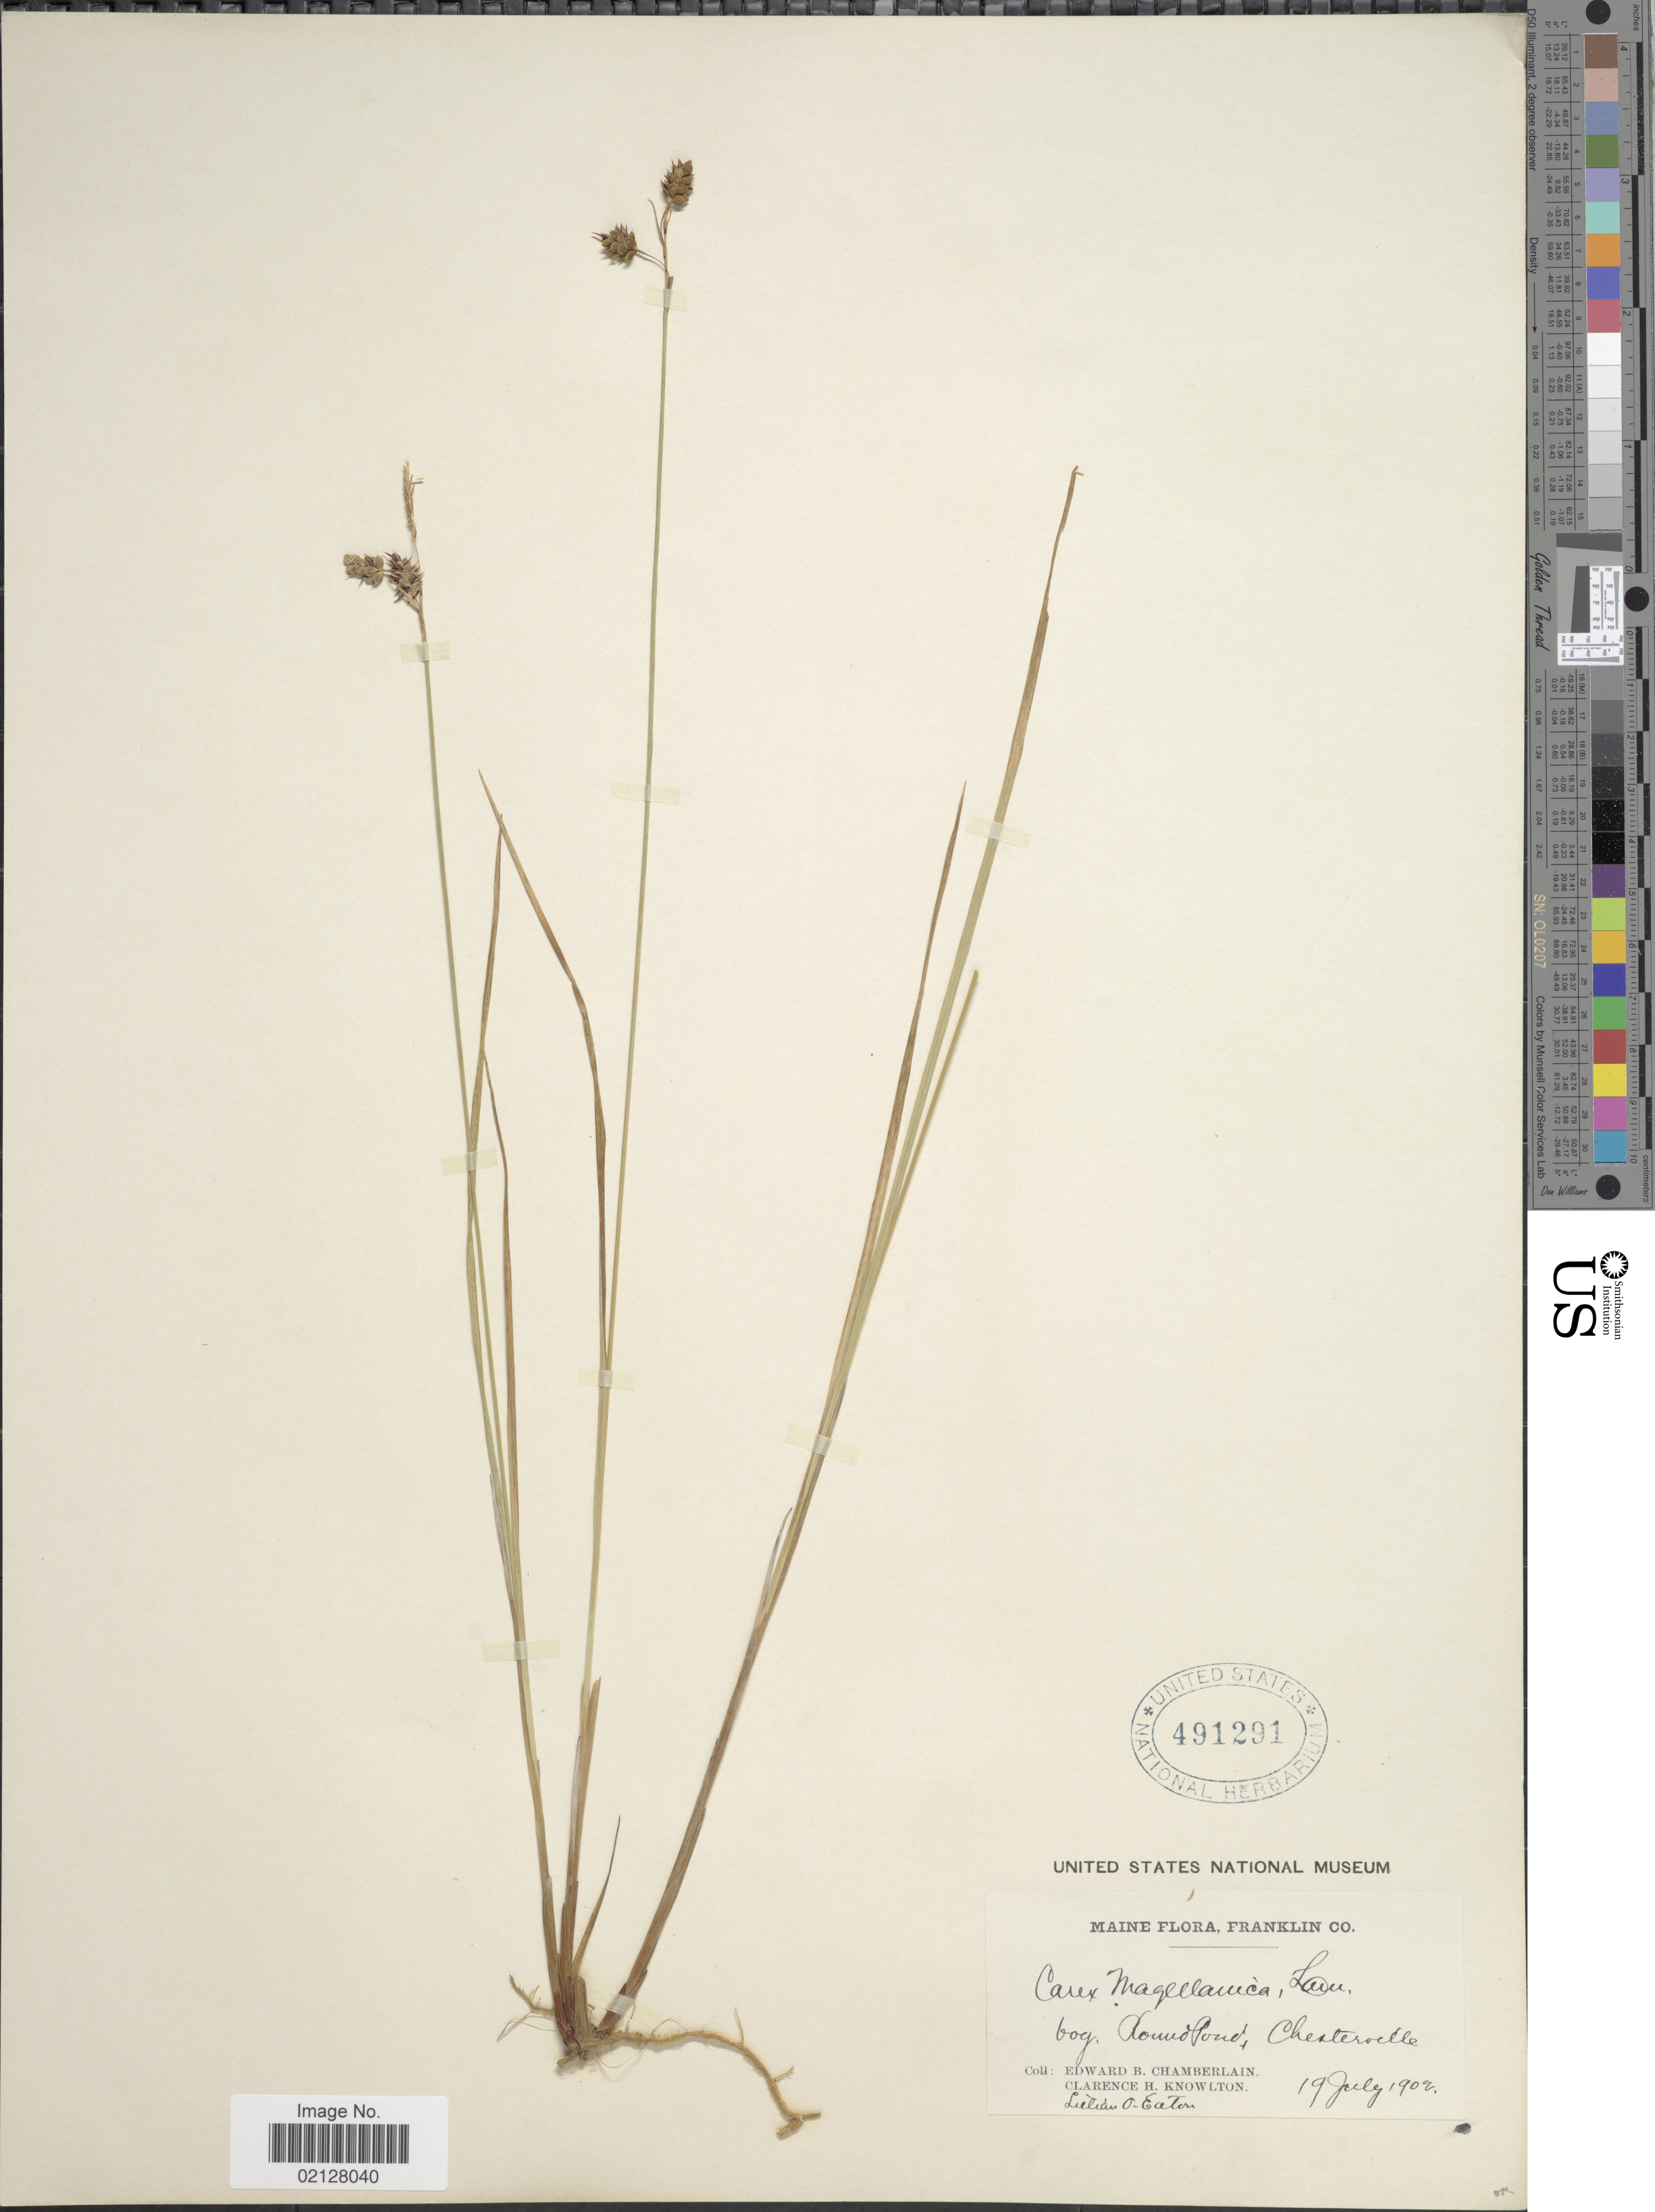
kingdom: Plantae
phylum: Tracheophyta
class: Liliopsida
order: Poales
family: Cyperaceae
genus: Carex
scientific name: Carex magellanica subsp. irrigua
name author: (Wahlenb.) Hiitonen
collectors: E. Chamberlain, C. H. Knowlton & L. O. Eaton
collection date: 1902-07-19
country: United States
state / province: Maine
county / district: Franklin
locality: bog. Round Pond, Chesterville.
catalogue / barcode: US 491291